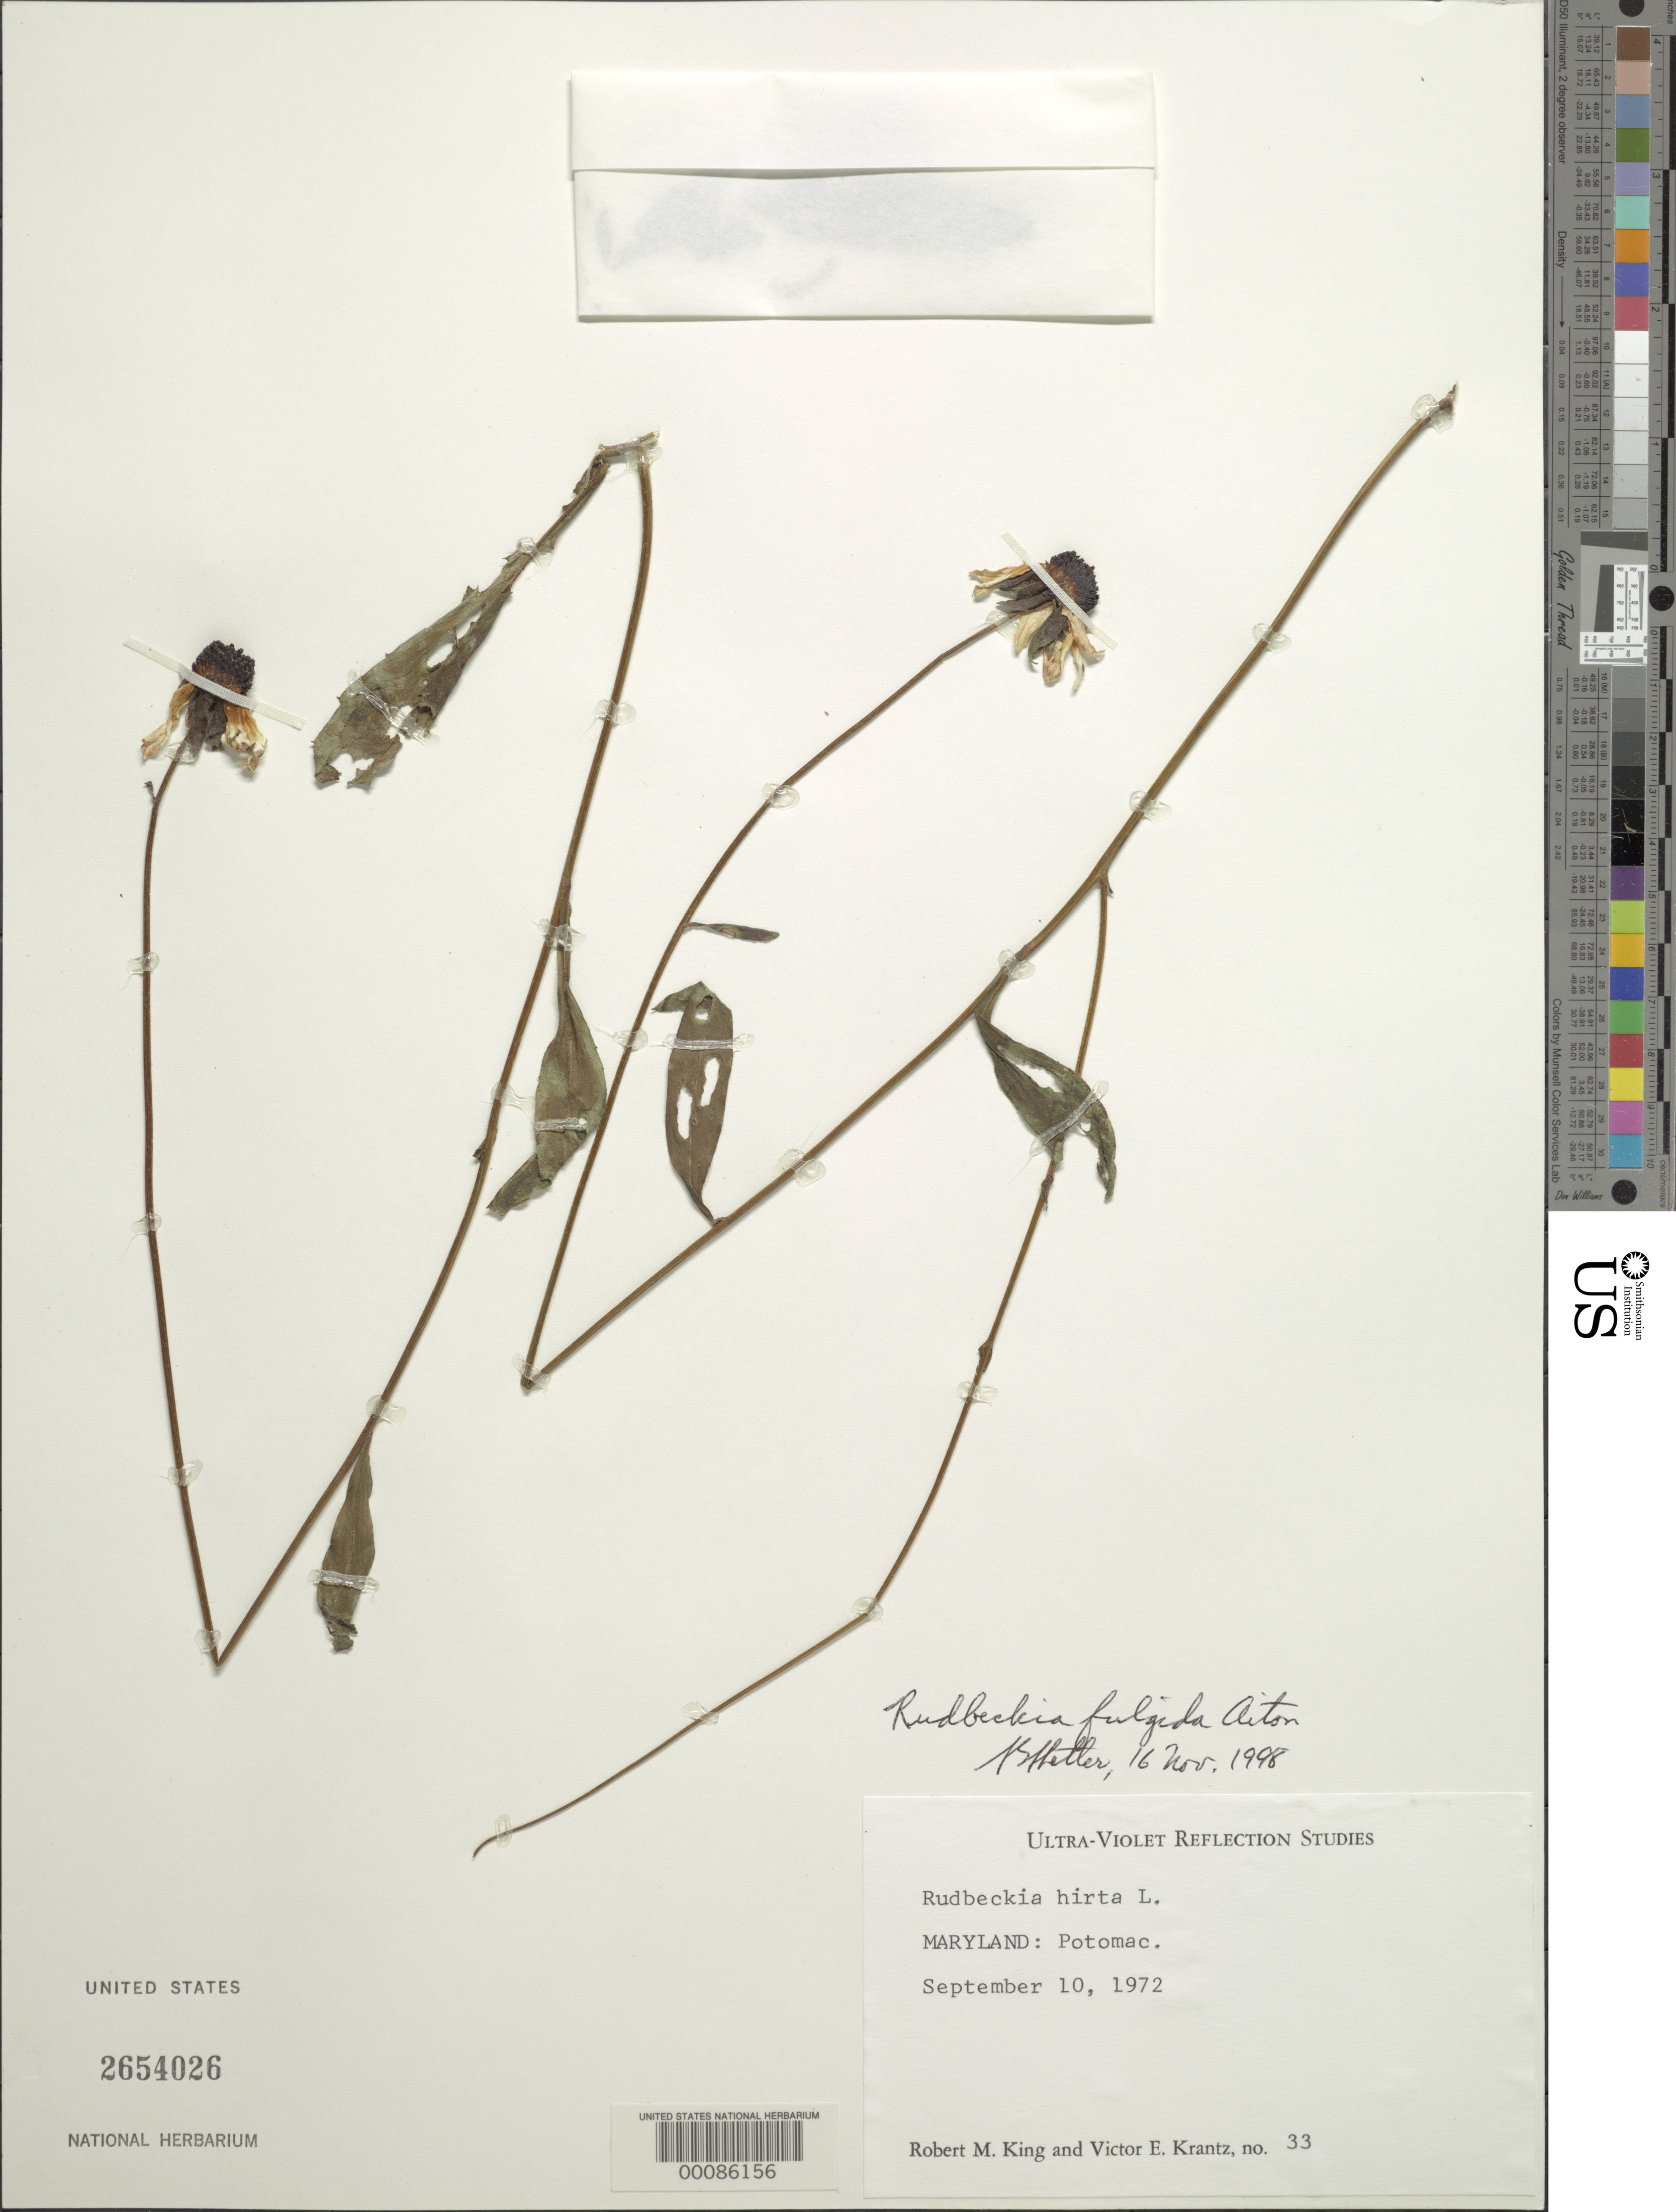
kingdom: Plantae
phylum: Tracheophyta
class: Magnoliopsida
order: Asterales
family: Asteraceae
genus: Rudbeckia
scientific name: Rudbeckia fulgida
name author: Aiton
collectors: R. M. King & V. Krantz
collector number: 33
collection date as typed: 10 Sep 1972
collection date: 1972-09-10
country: United States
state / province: Maryland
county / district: Montgomery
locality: Potomac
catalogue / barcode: US 2654026